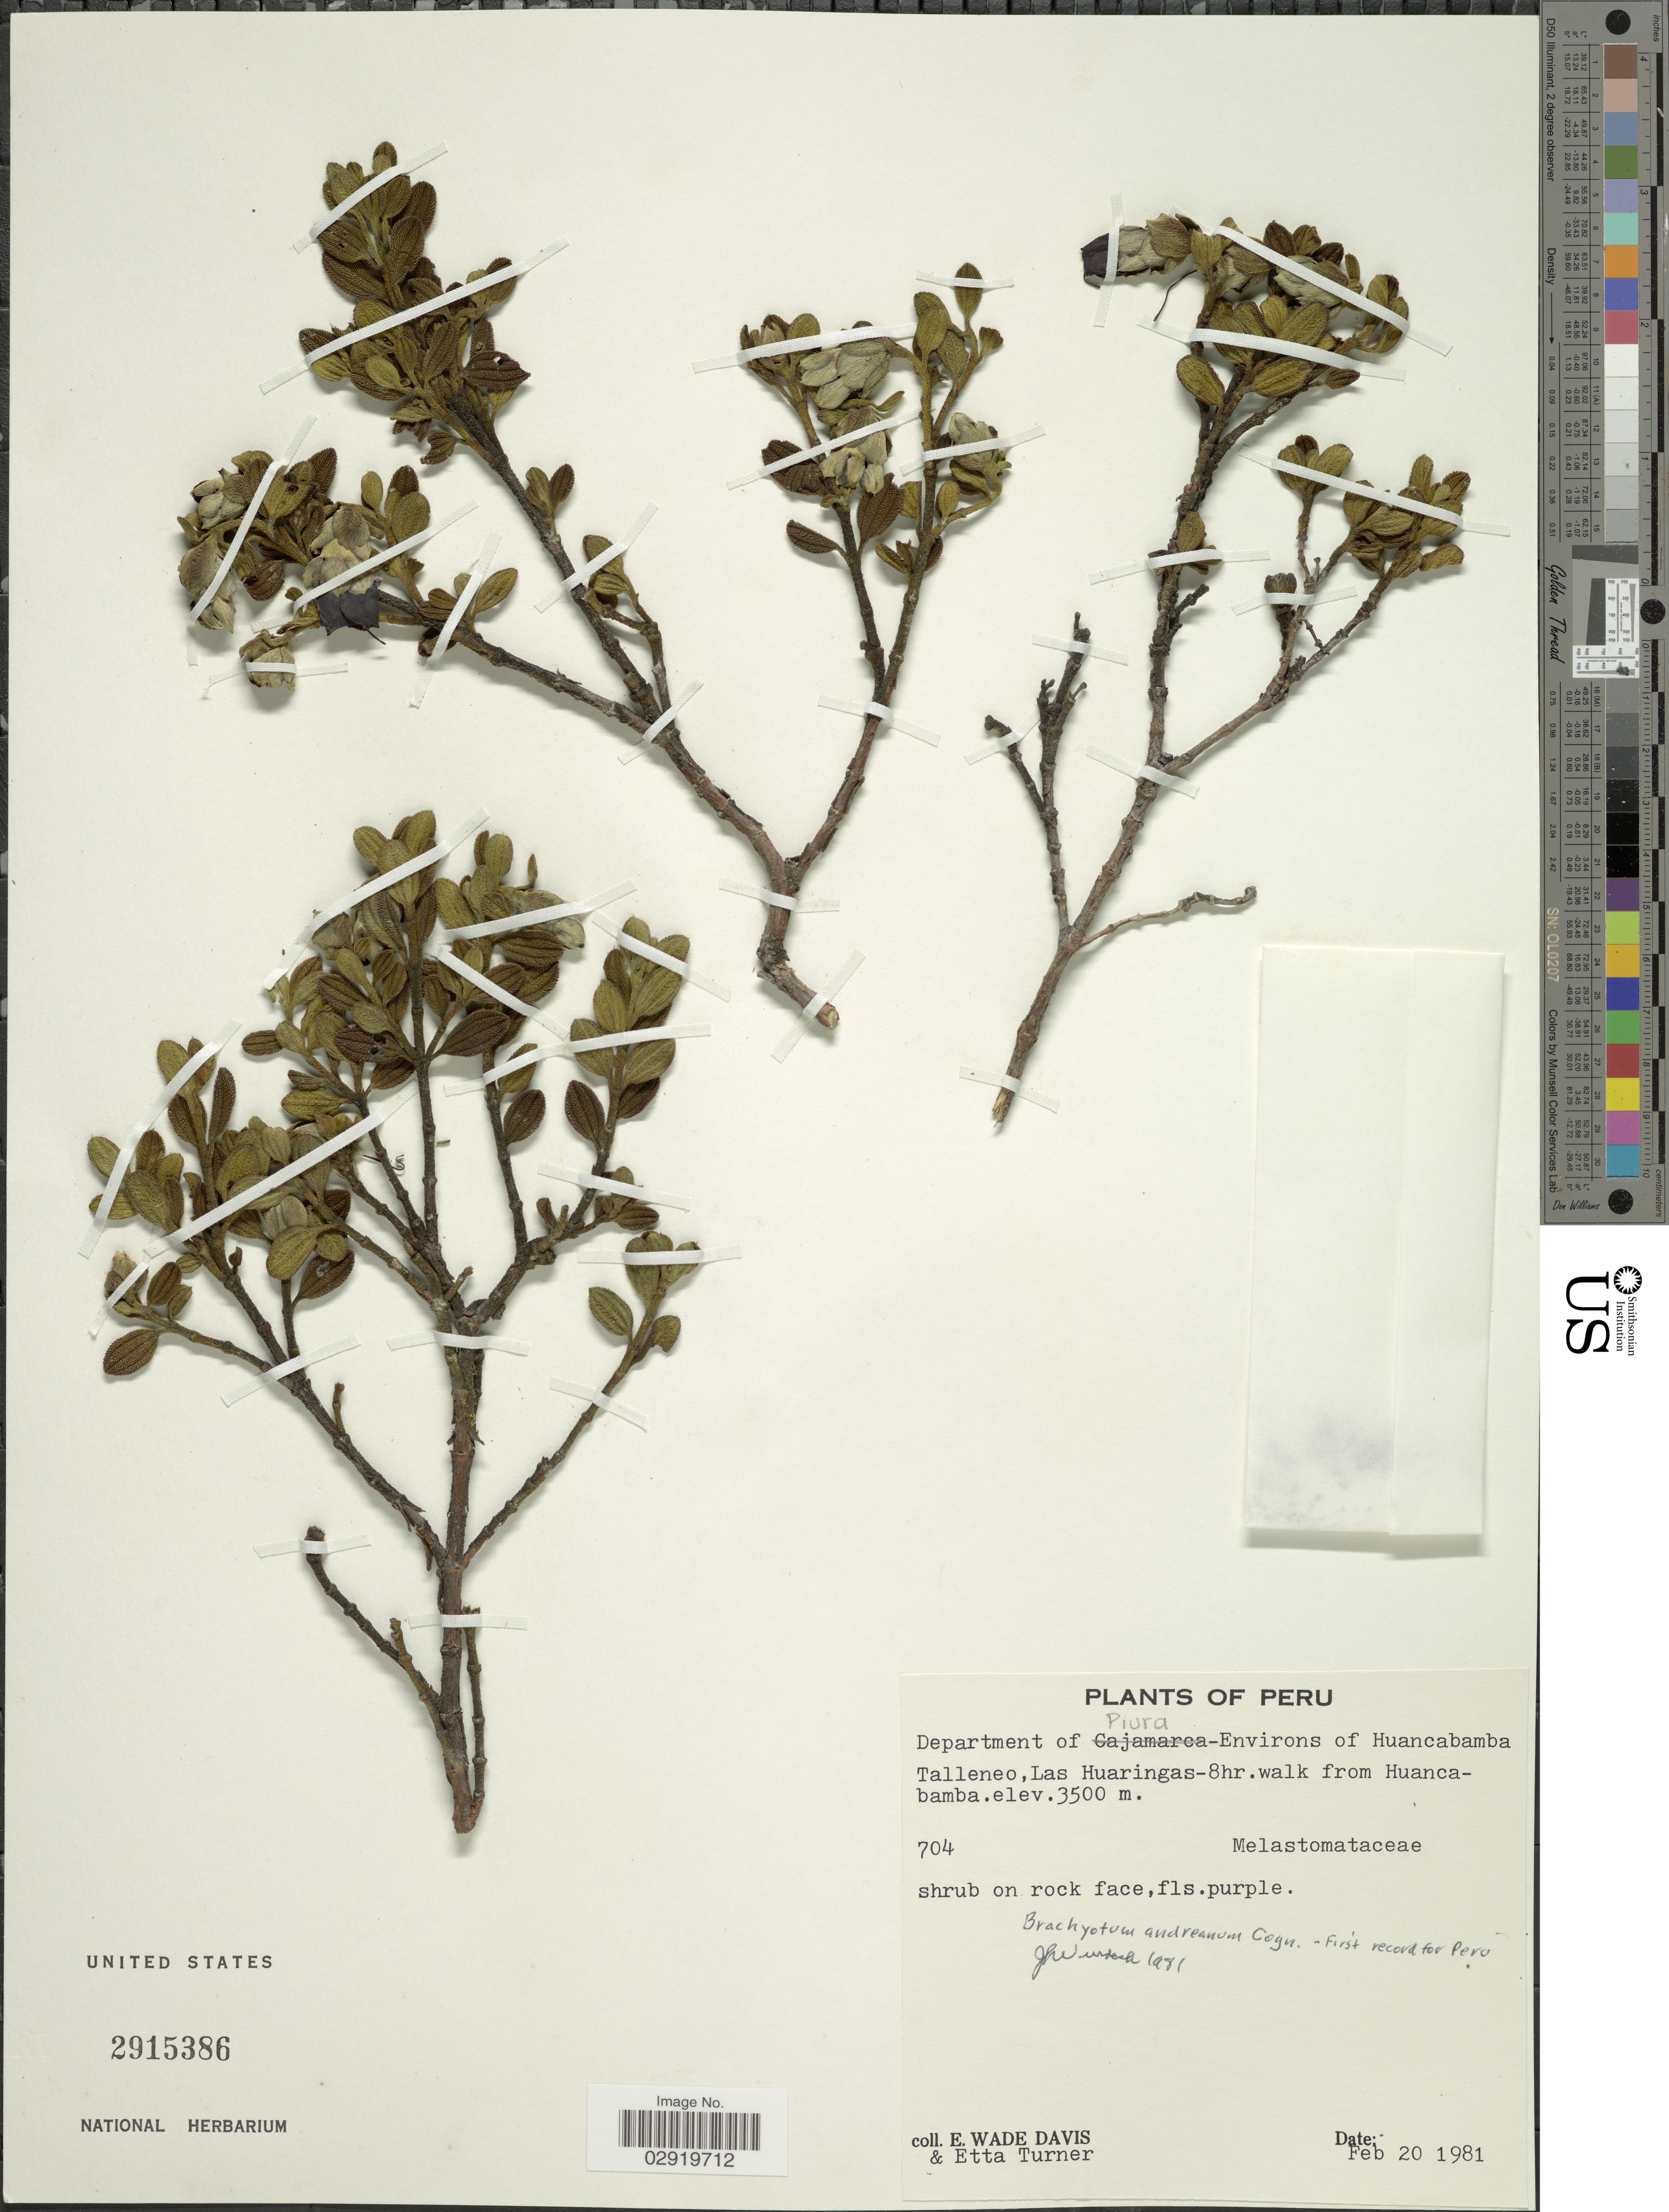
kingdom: Plantae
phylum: Tracheophyta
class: Magnoliopsida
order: Myrtales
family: Melastomataceae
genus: Brachyotum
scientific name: Brachyotum andreanum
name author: Cogn.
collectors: E. W. Davis & E. Turner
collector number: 704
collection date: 1981-02-20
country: Peru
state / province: Piura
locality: Department of Piura - Environs of Huancabamba Talleneo, Las Huaringas-8 hr. walk from Huancabamba.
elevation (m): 3500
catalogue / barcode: US 2915386